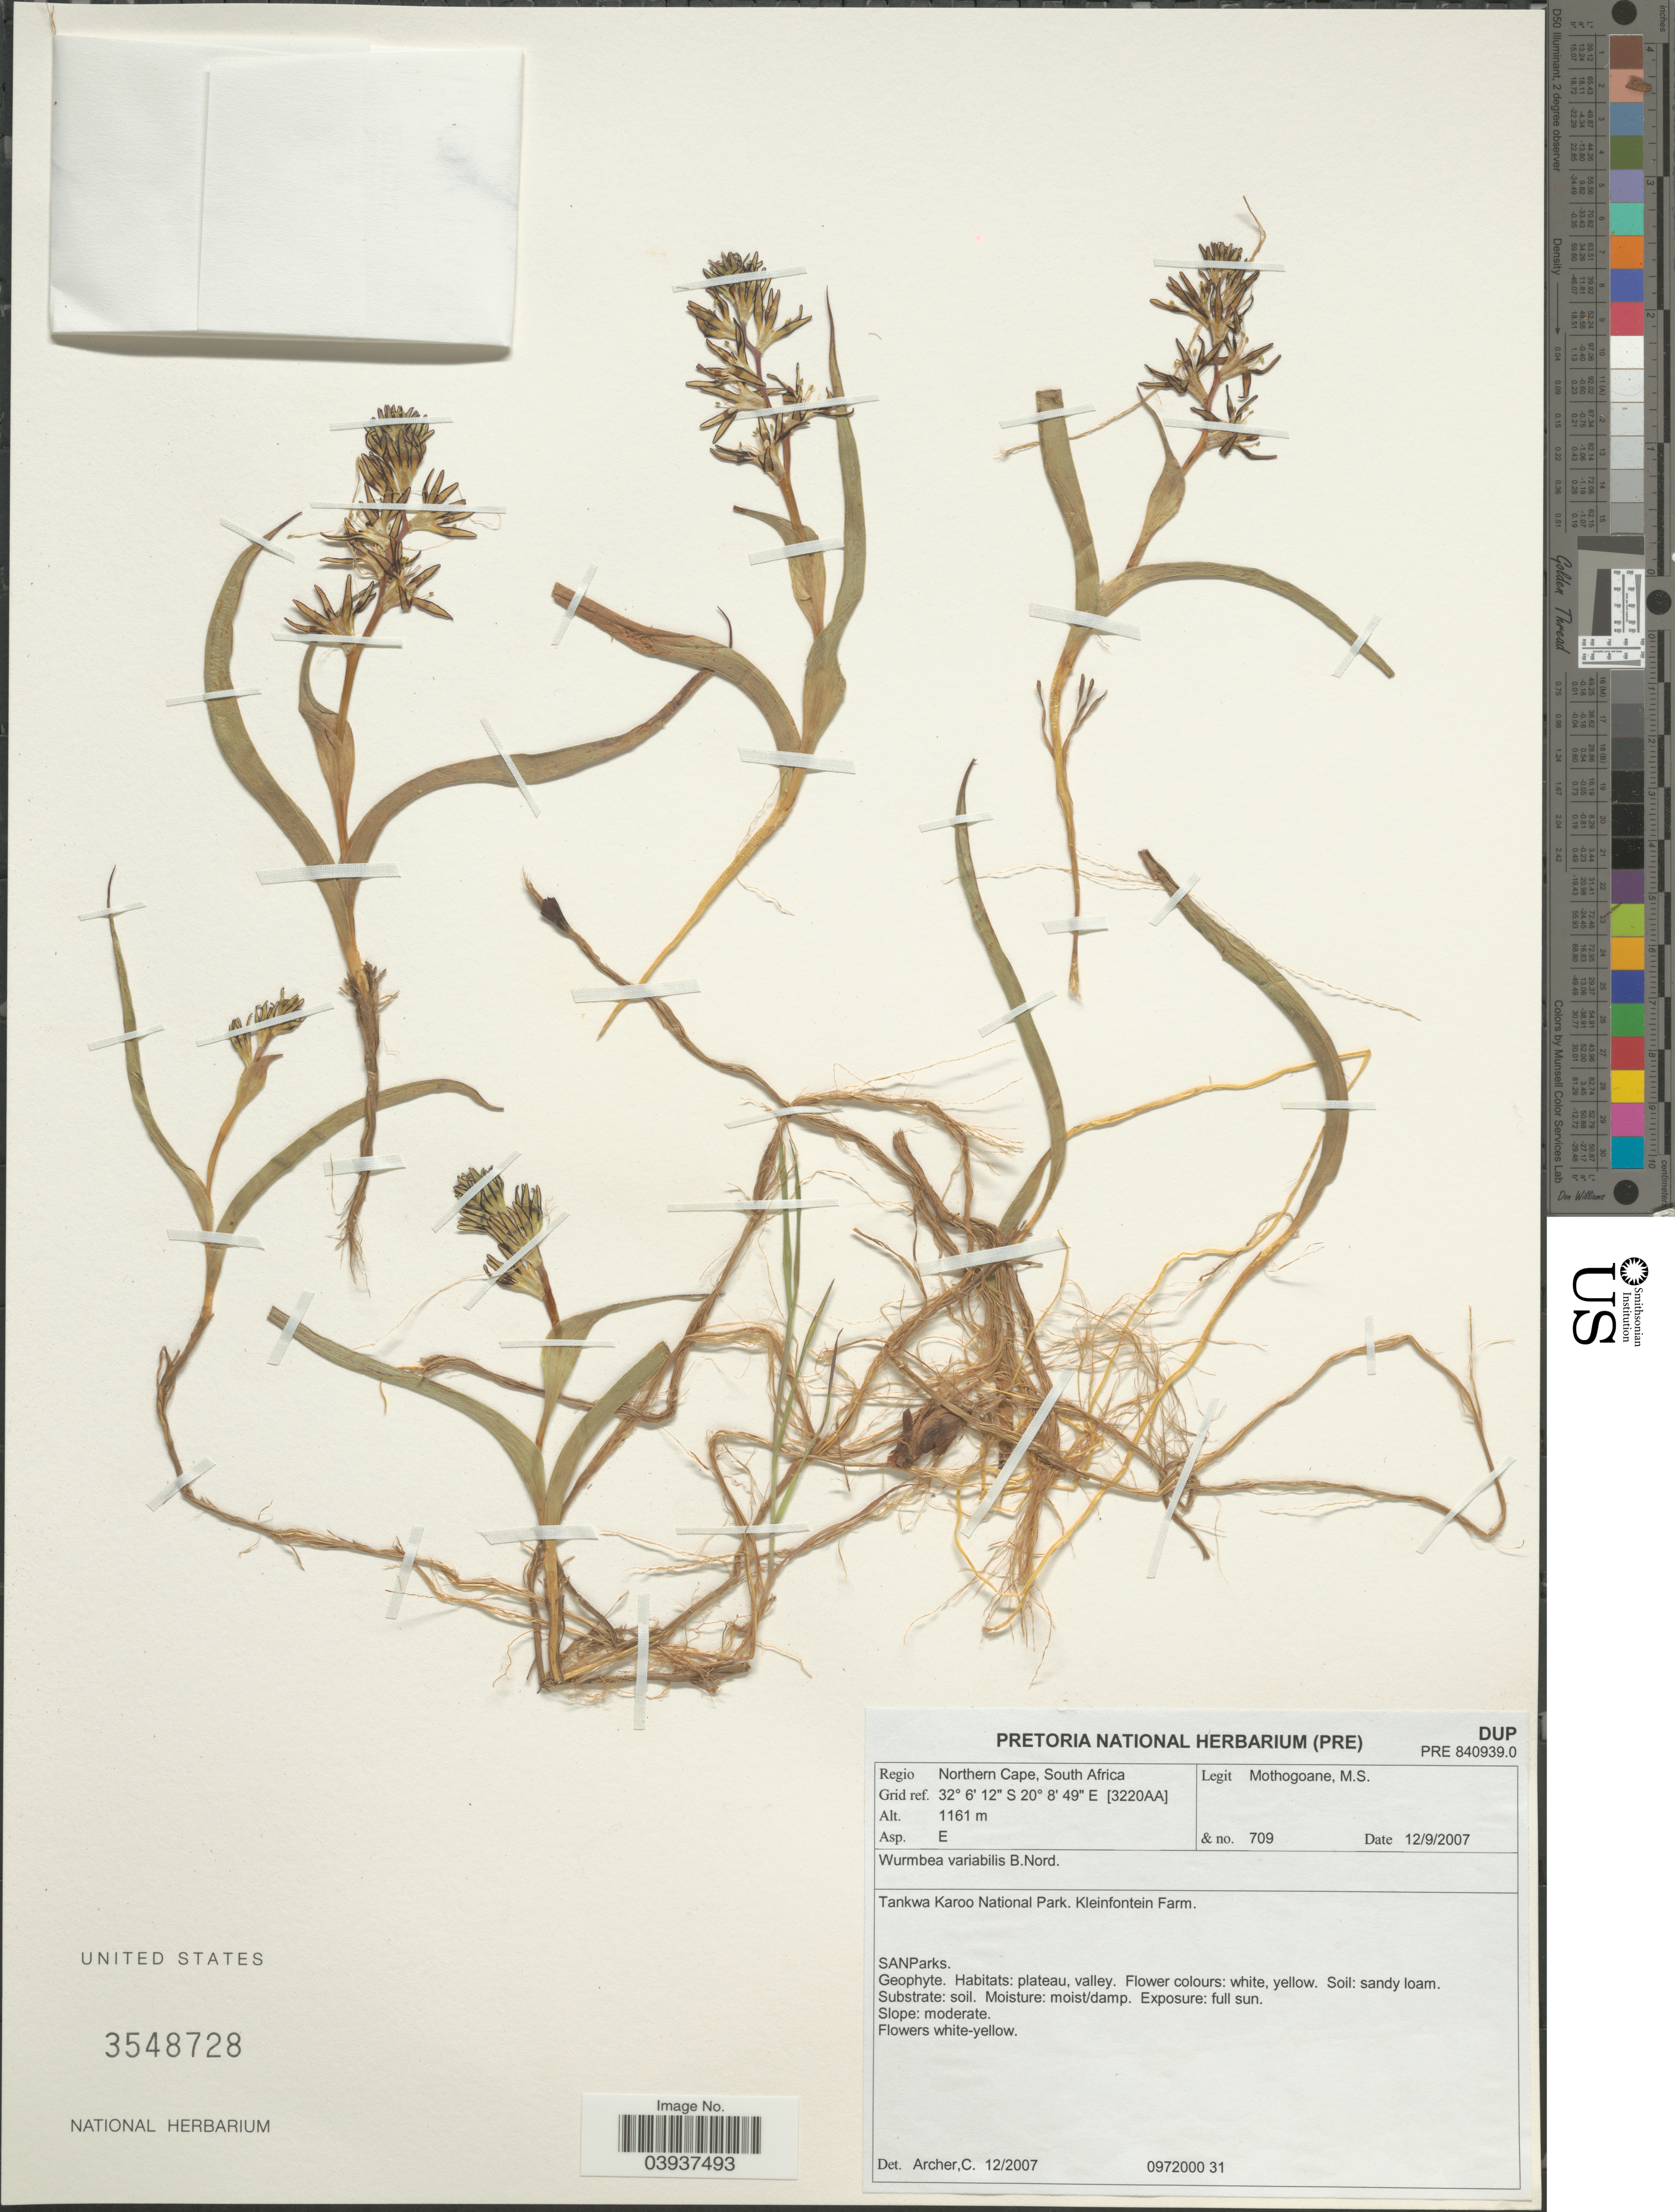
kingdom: Plantae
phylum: Tracheophyta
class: Liliopsida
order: Liliales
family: Colchicaceae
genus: Wurmbea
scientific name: Wurmbea variabilis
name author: B. Nord.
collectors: M. Mothogoane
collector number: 709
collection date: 2007-09-12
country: South Africa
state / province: Northern Cape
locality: Regio Northern Cape. Grid ref. [3220AA]. Tankwa Karoo National Park. Kleinfontein Farm. SANParks.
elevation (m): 1161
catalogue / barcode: US 3548728